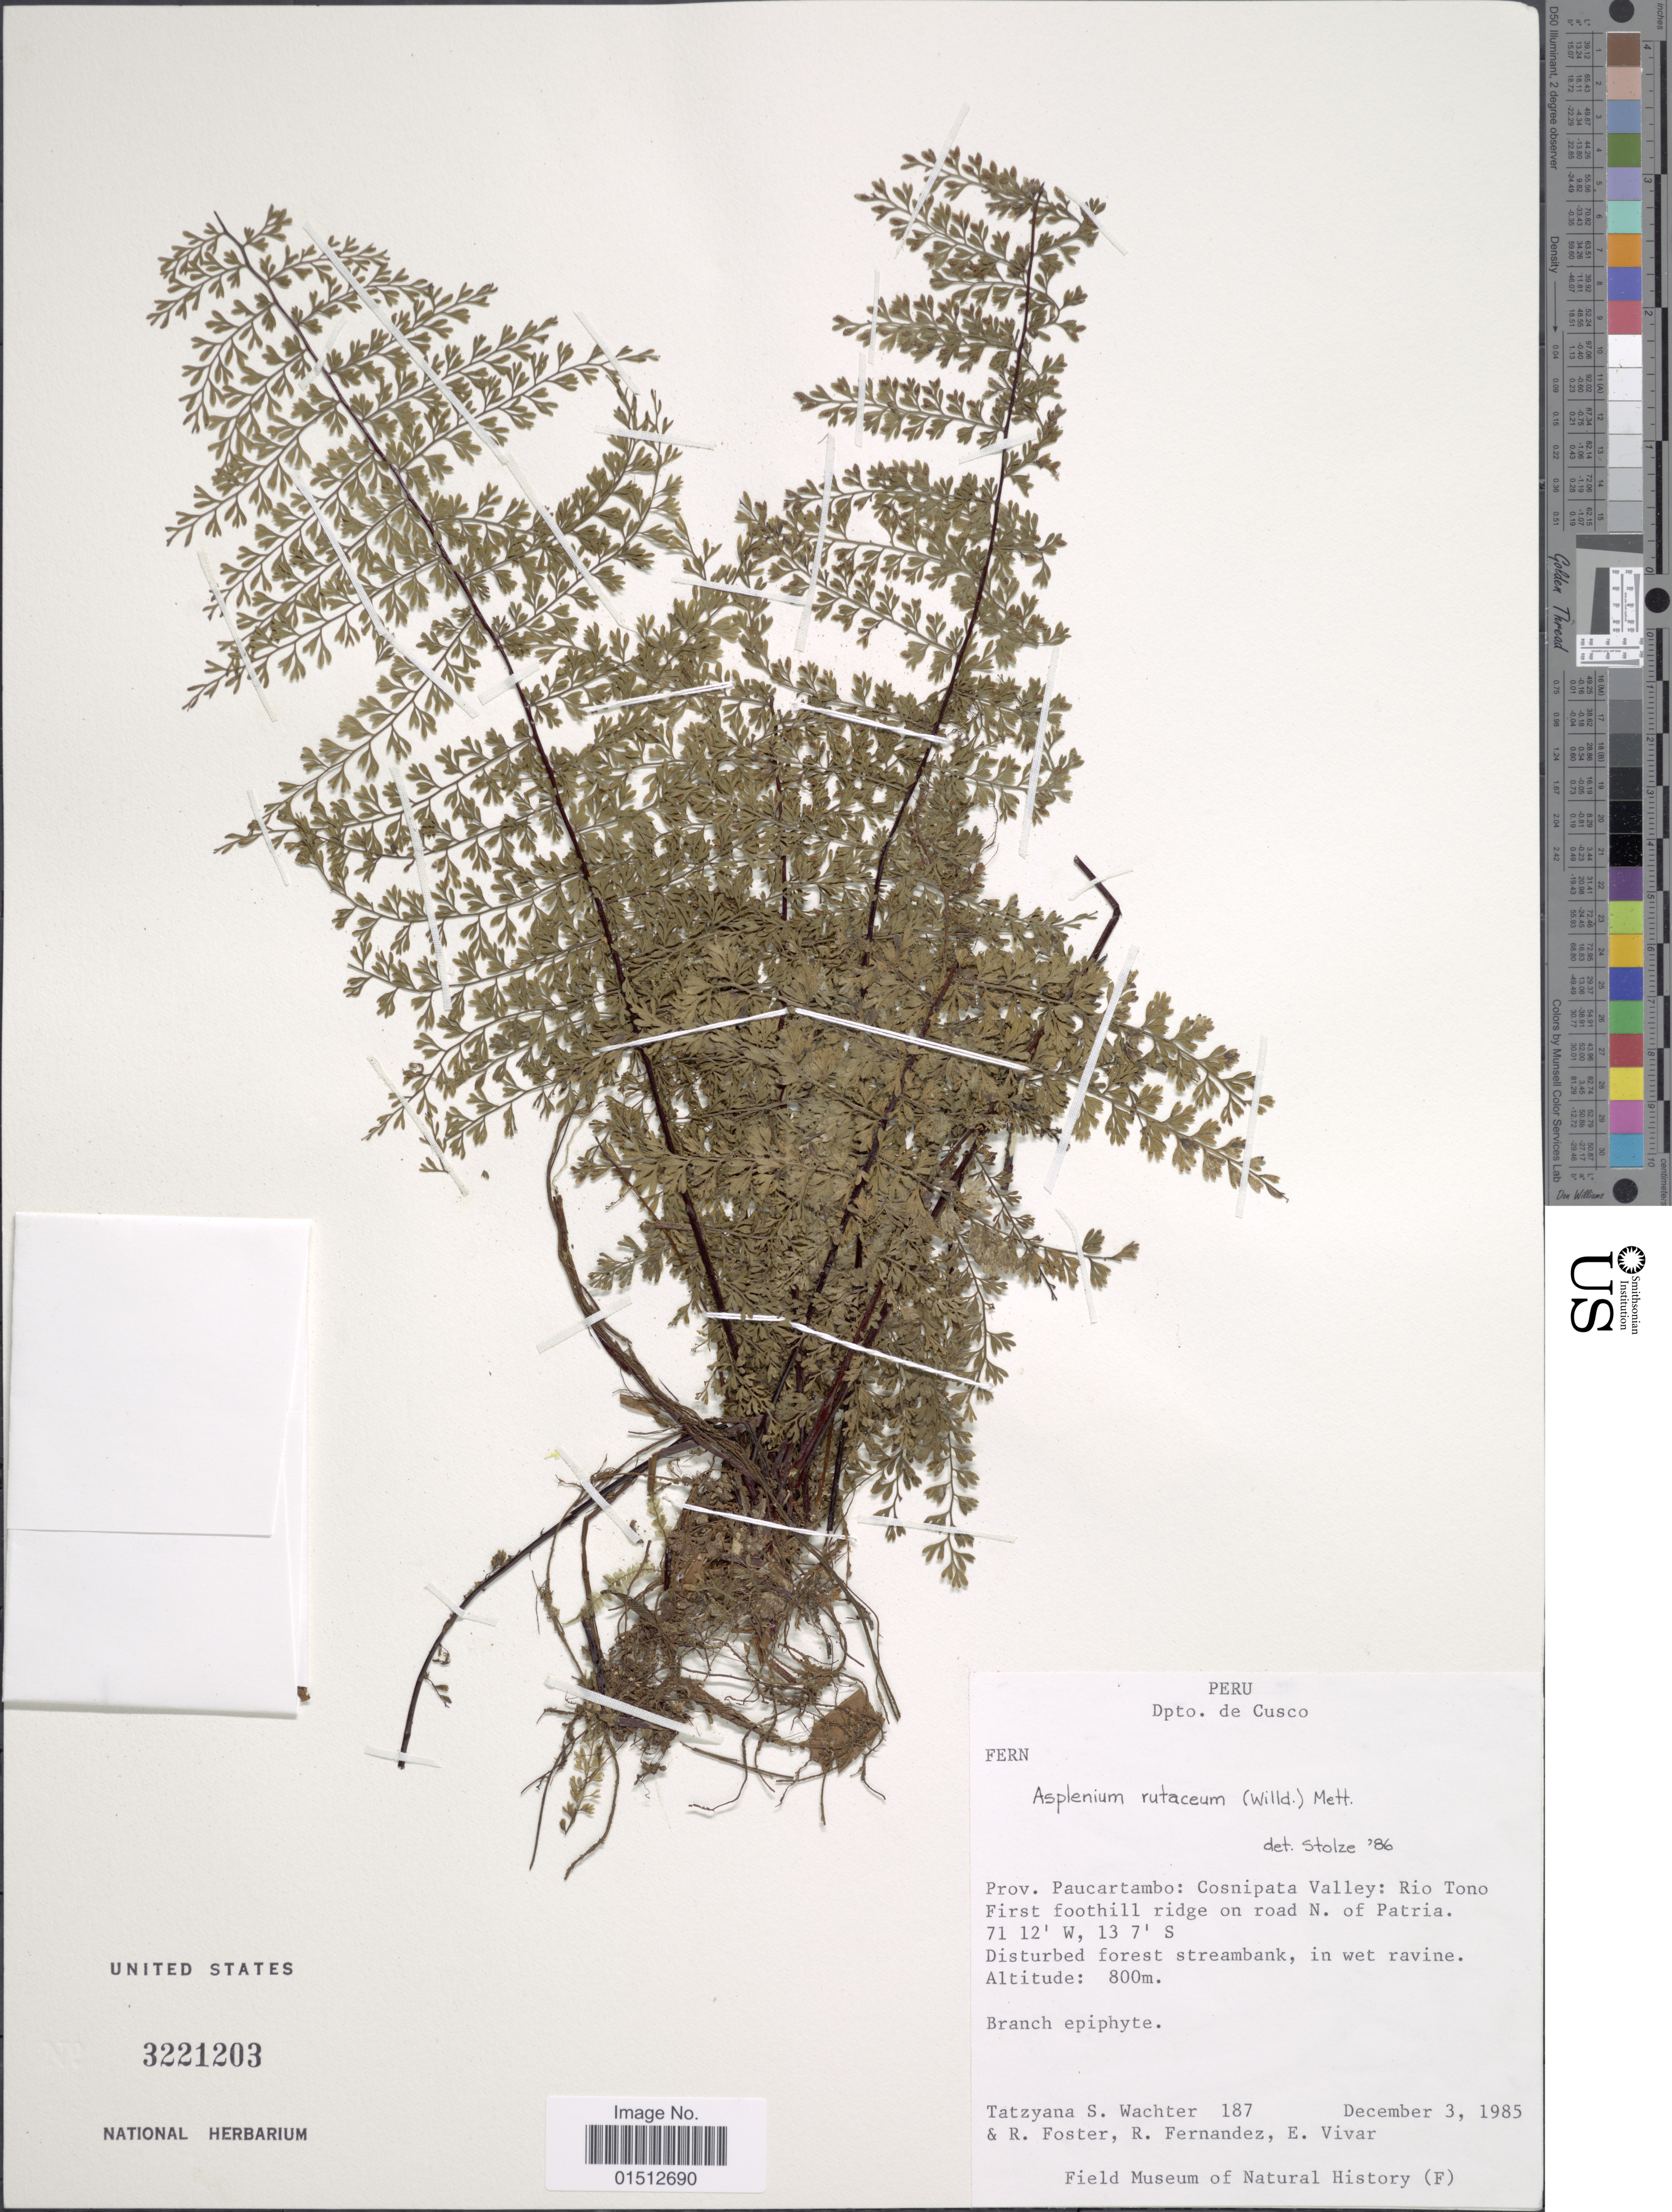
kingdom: Plantae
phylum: Tracheophyta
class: Polypodiopsida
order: Polypodiales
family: Aspleniaceae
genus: Asplenium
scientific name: Asplenium rutaceum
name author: (Willd.) Mett.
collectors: T. Wachter, R. Foster, R. Fernandez & E. Vivar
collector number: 187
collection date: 1985-12-03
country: Peru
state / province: Cusco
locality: Peru, Dpto, de Cusco. Prov. Paucartambo: Cosnipata Valley: Rio Tono First foothill ridge on road N, of Patria.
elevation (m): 800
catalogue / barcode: US 3221203